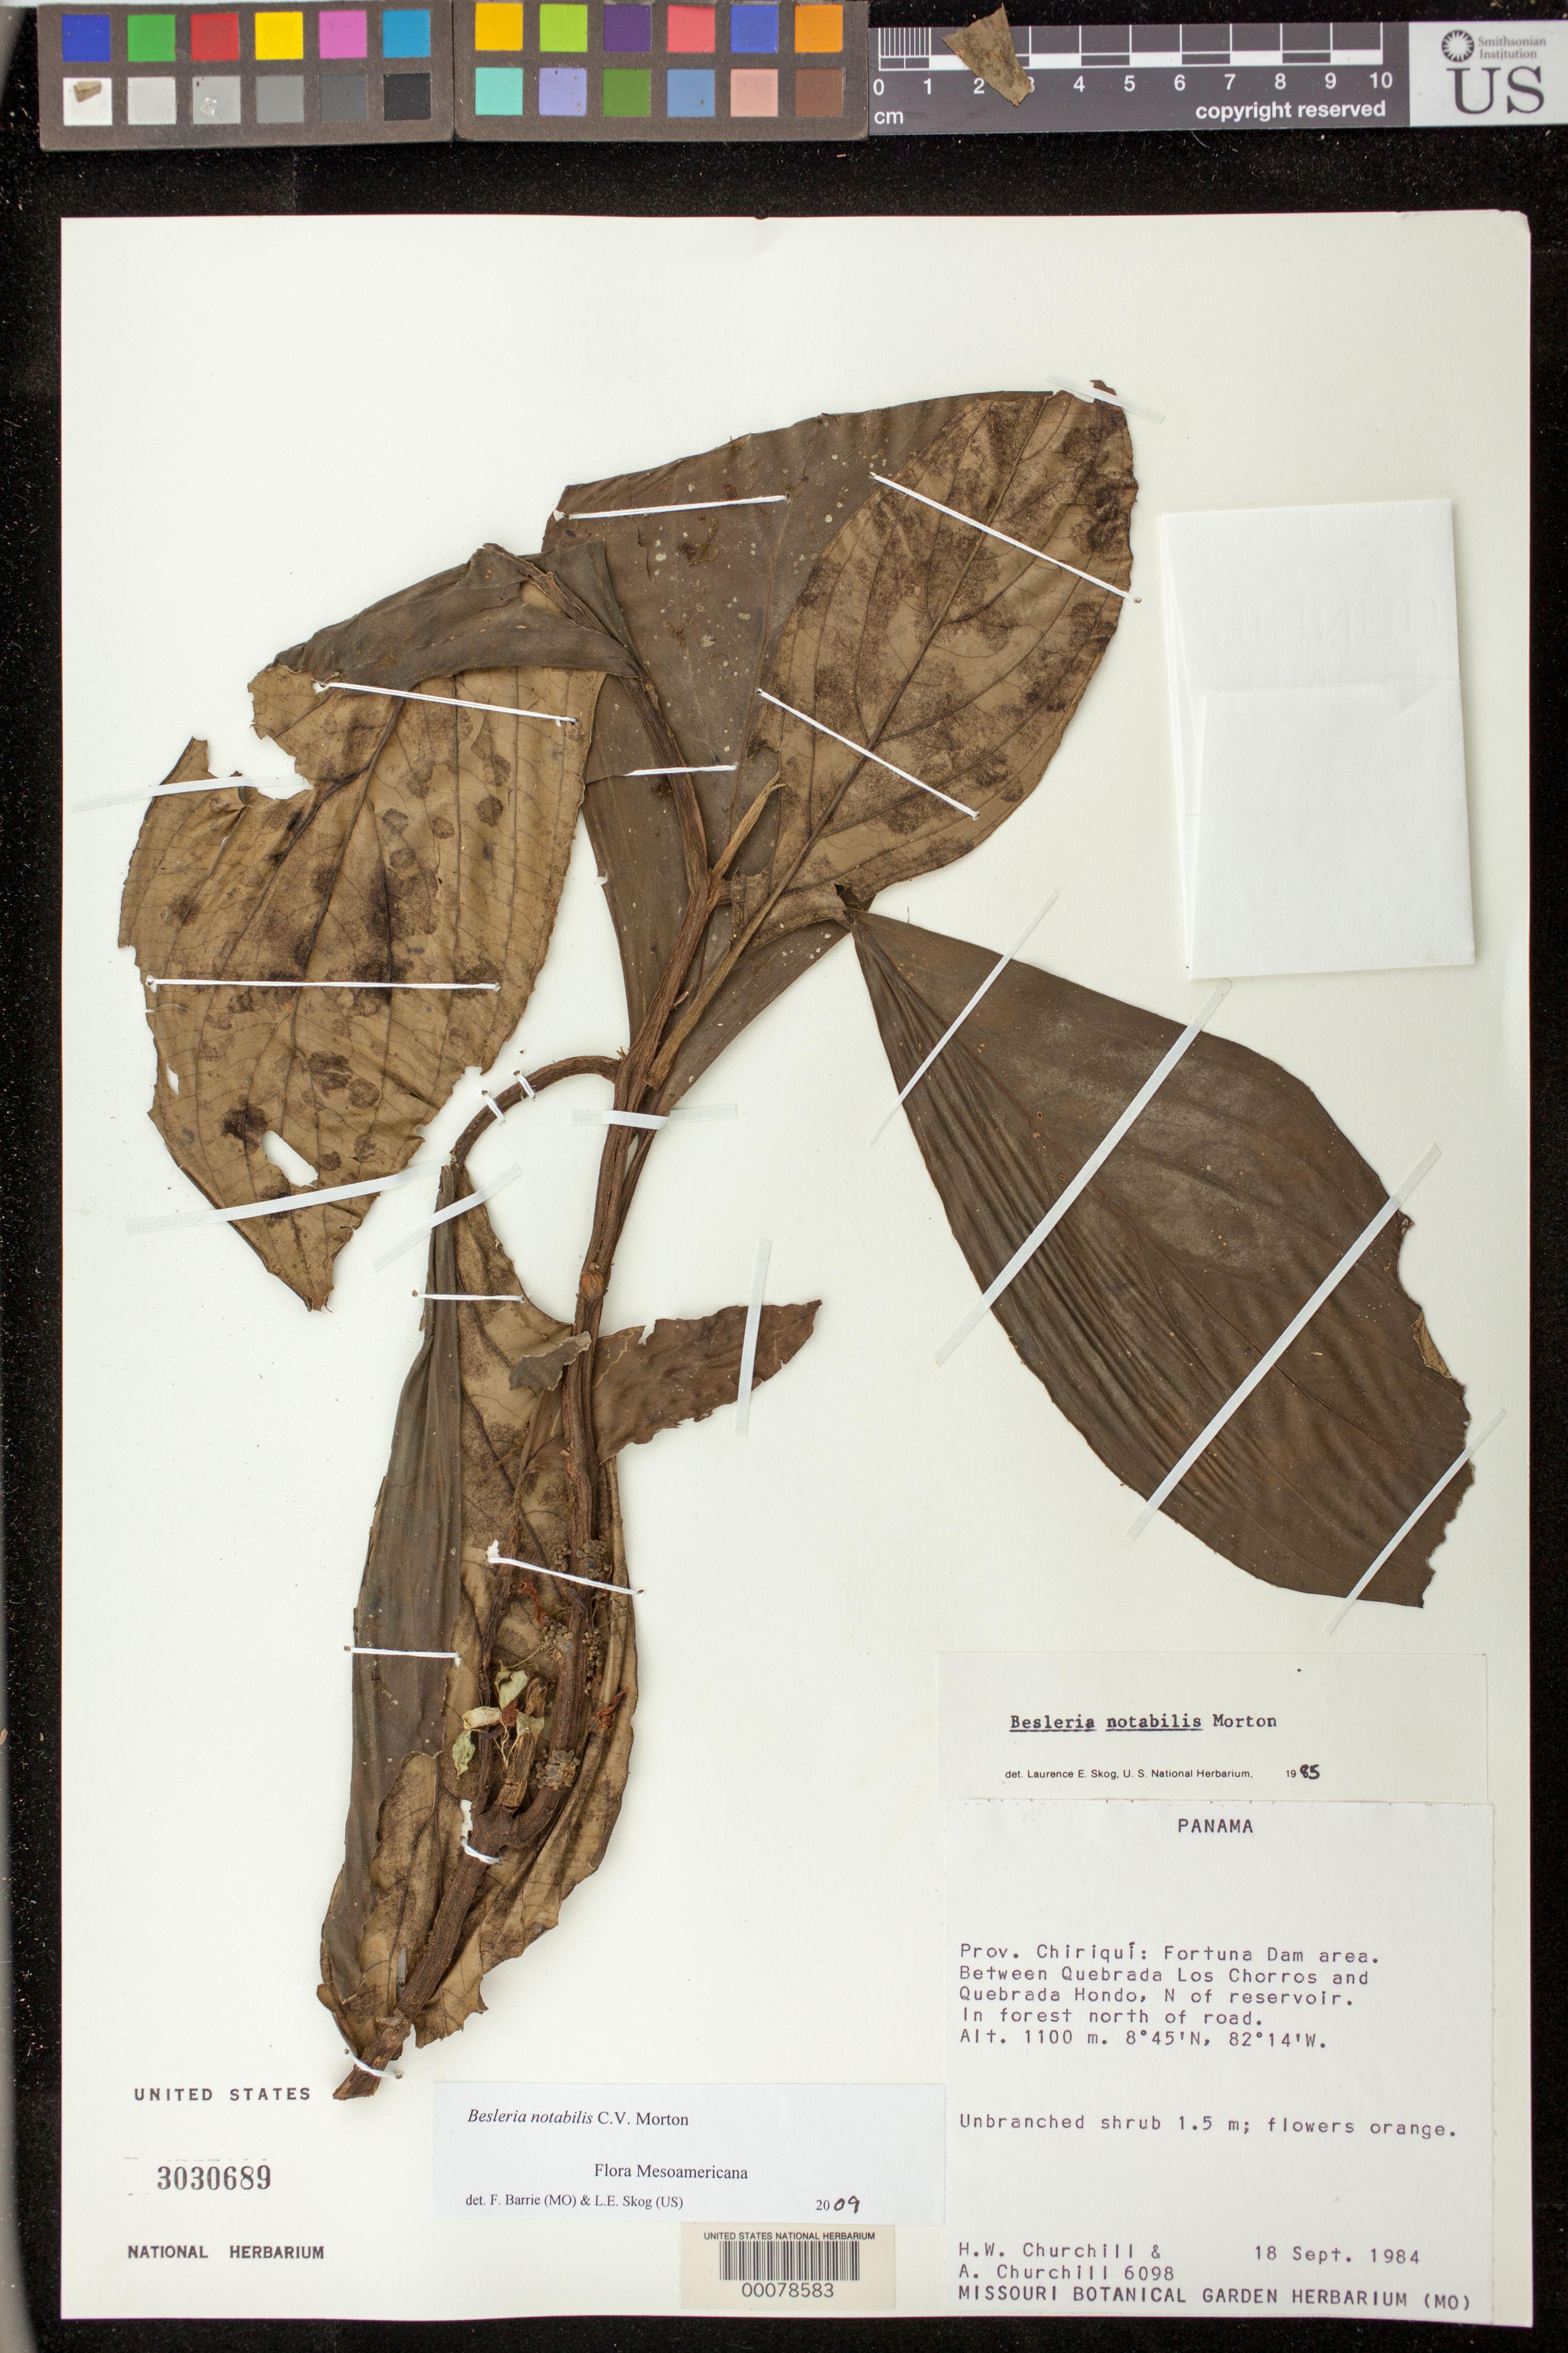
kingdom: Plantae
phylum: Tracheophyta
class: Magnoliopsida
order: Lamiales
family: Gesneriaceae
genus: Besleria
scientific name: Besleria notabilis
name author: C.V. Morton in Standl.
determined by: Skog, Laurence E.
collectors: H. Churchill & A. Churchill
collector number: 6098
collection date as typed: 18 Sep 1984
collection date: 1984-09-18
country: Panama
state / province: Chiriquí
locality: Fortuna dam area, between Quebrada Los Chorros and Quebrada Hondo, N of Reservoir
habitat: In forest north of road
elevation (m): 1100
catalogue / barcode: US 3030689